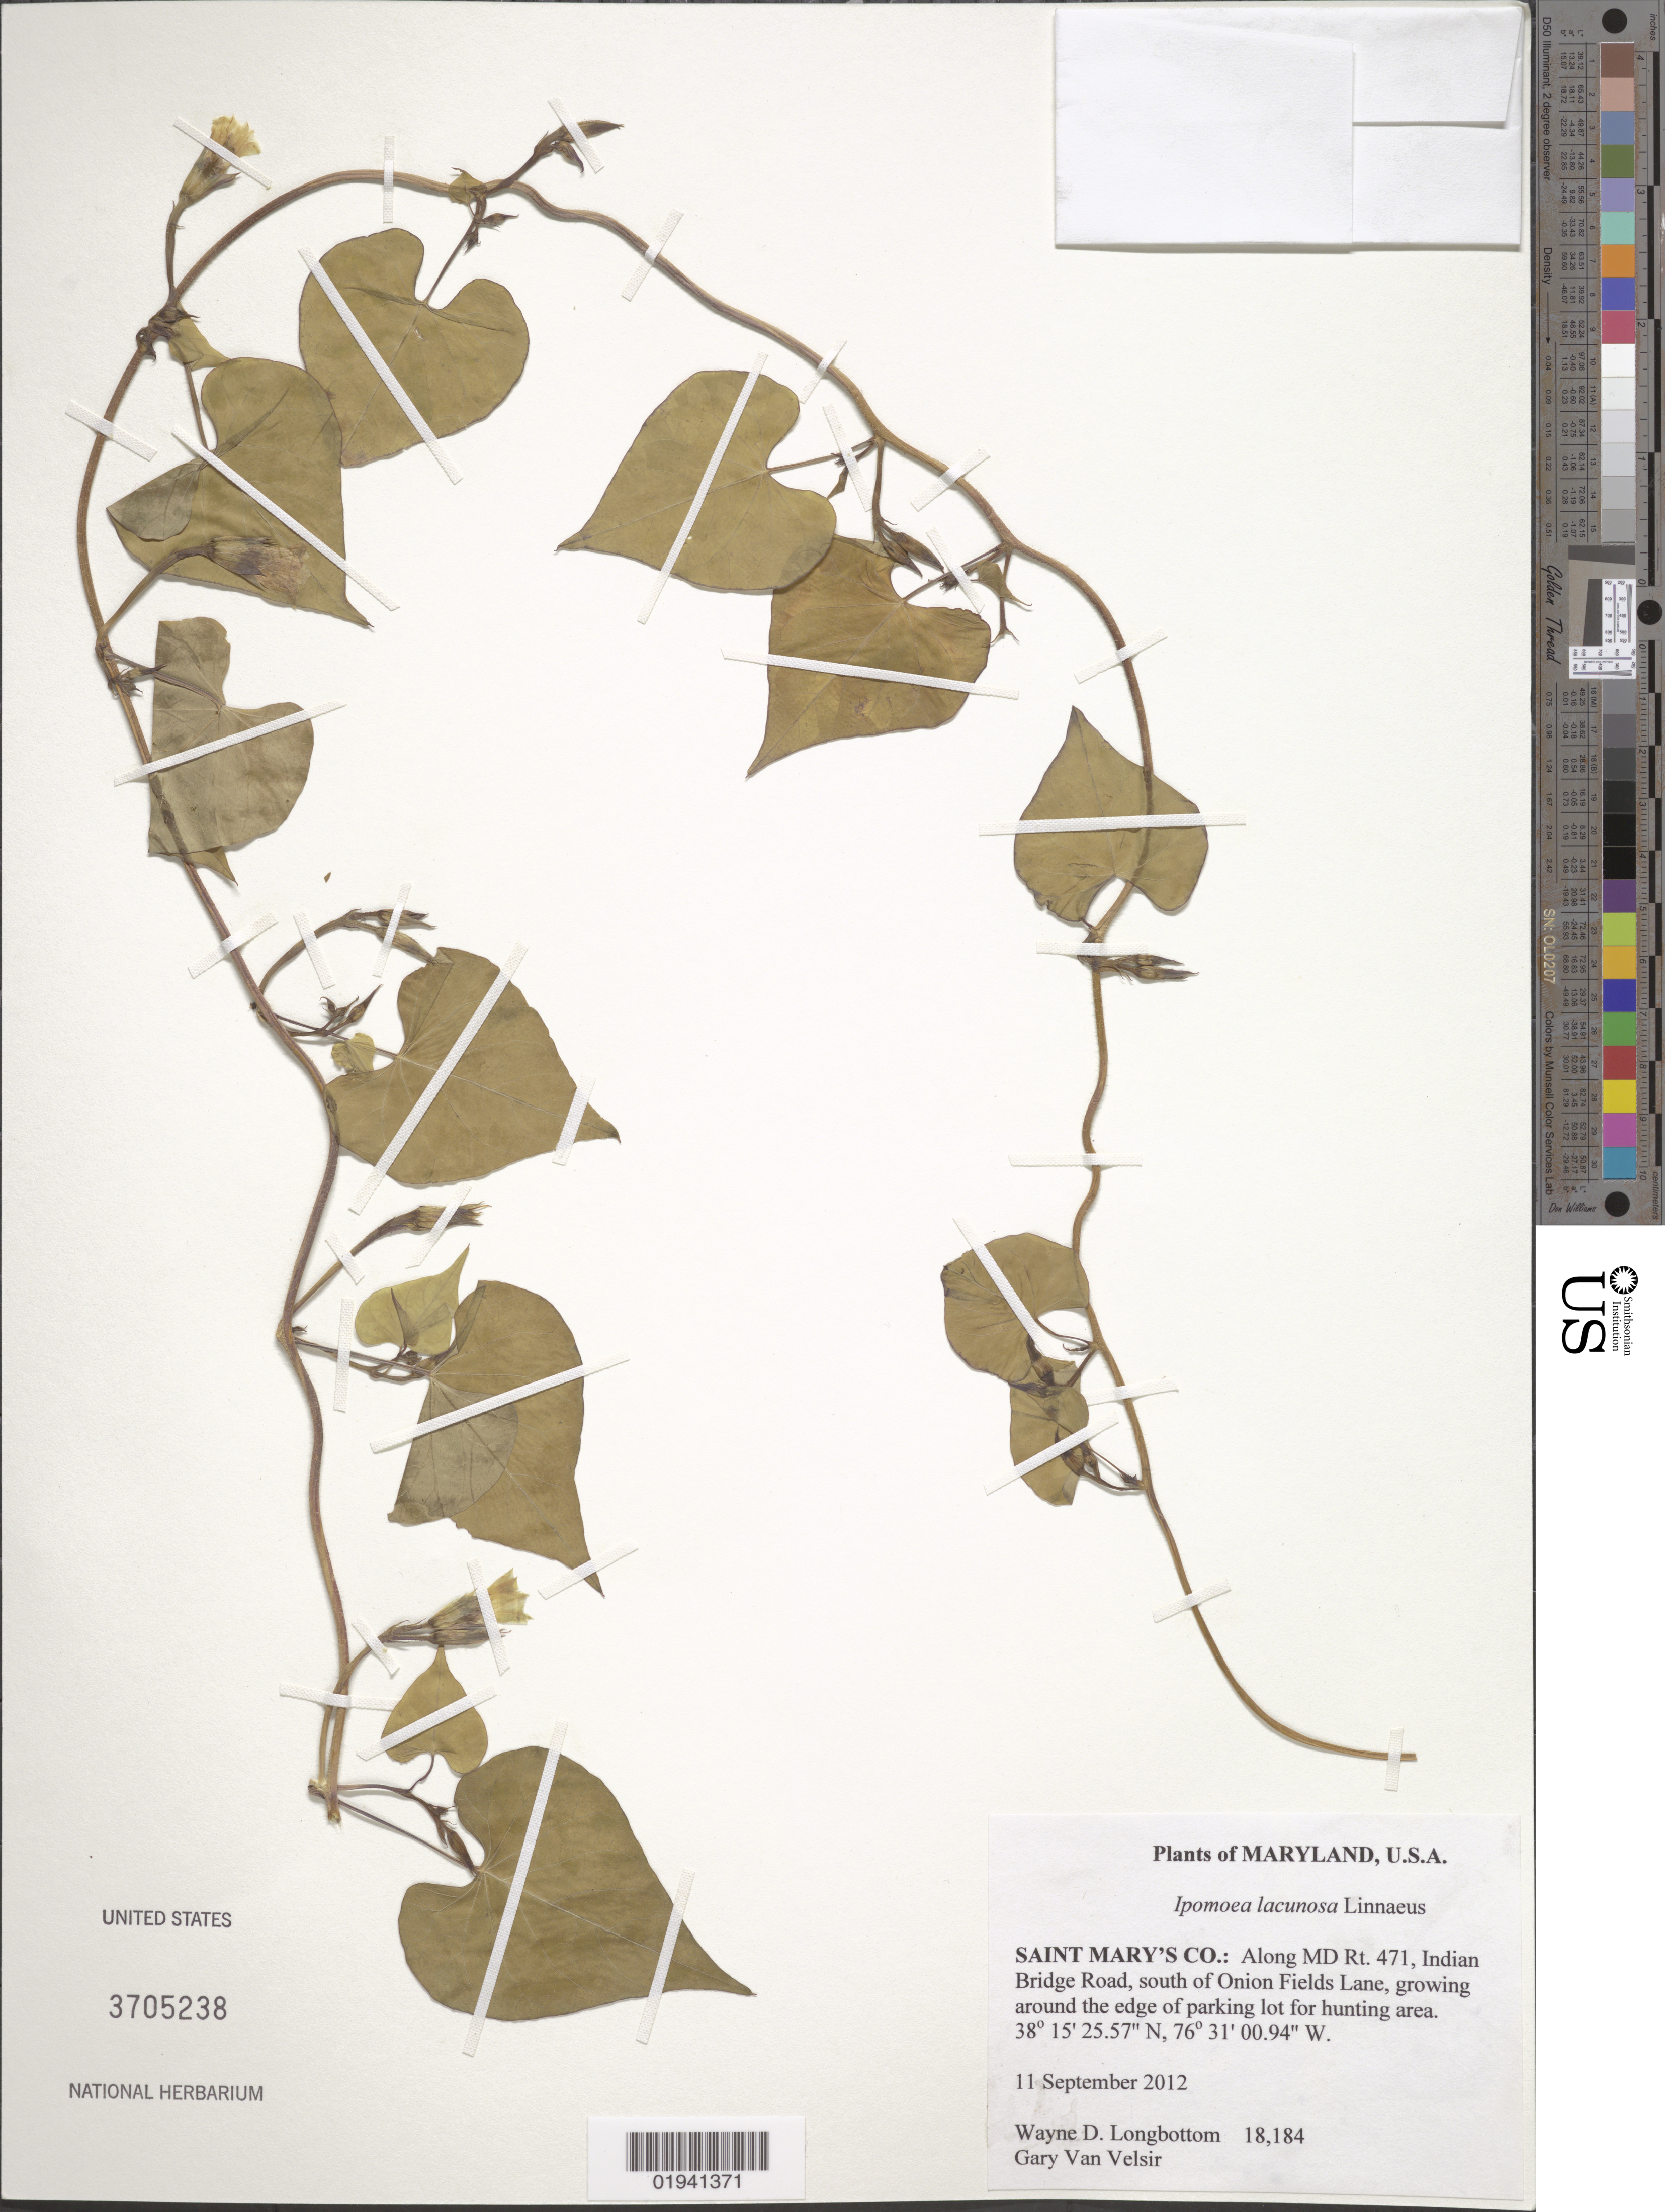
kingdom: Plantae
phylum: Tracheophyta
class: Magnoliopsida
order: Solanales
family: Convolvulaceae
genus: Ipomoea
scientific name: Ipomoea lacunosa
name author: L.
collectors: W. D. Longbottom & G. Van Velsir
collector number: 18184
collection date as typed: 11 September 2012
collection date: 2012-09-11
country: United States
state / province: Maryland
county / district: St. Mary's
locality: Along MD Rt. 471, Indian Bridge Road, south of Onion Fields Lane, growing around the edge of parking lot for hunting area.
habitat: growing along edge of parking lot for hunting area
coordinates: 38 15 25.57 N, 76 31 0.94 W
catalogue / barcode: US 3705238